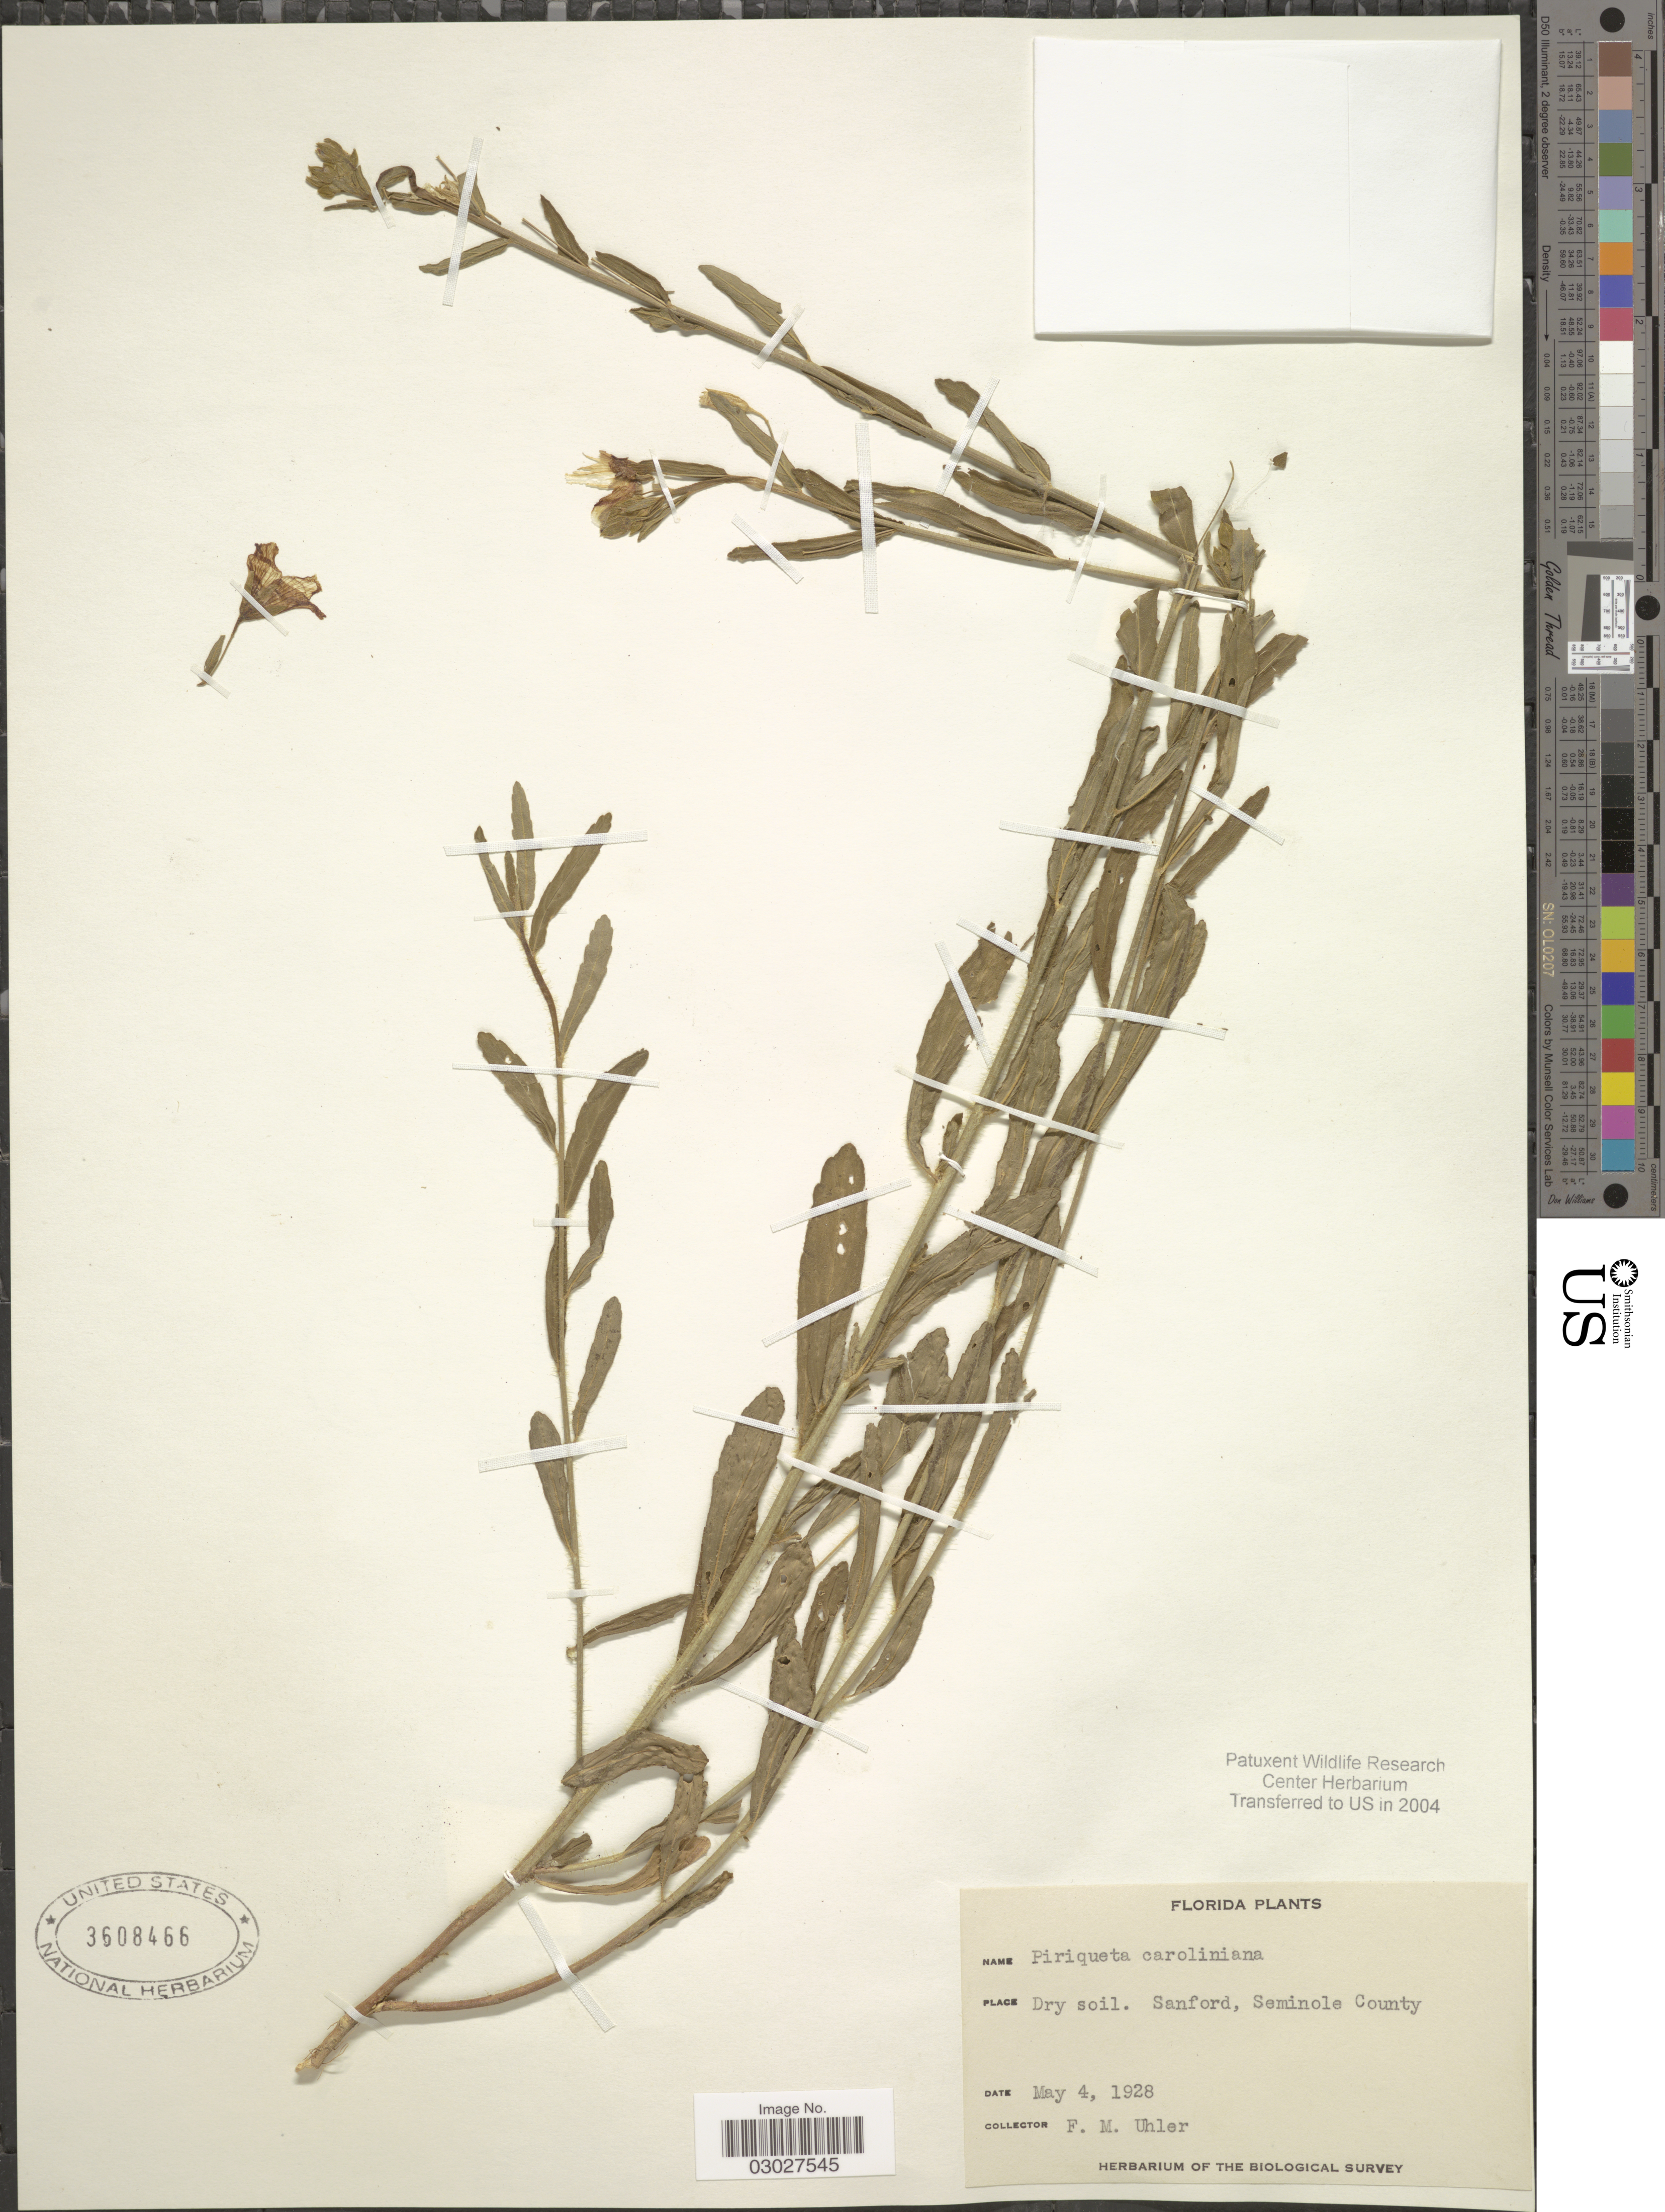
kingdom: Plantae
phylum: Tracheophyta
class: Magnoliopsida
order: Malpighiales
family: Turneraceae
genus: Piriqueta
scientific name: Piriqueta cistoides subsp. caroliniana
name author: (Walter) Arbo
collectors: F. M. Uhler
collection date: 1928-05-04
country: United States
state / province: Florida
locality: Dry soil. Sanford, Seminole County.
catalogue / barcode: US 3608466